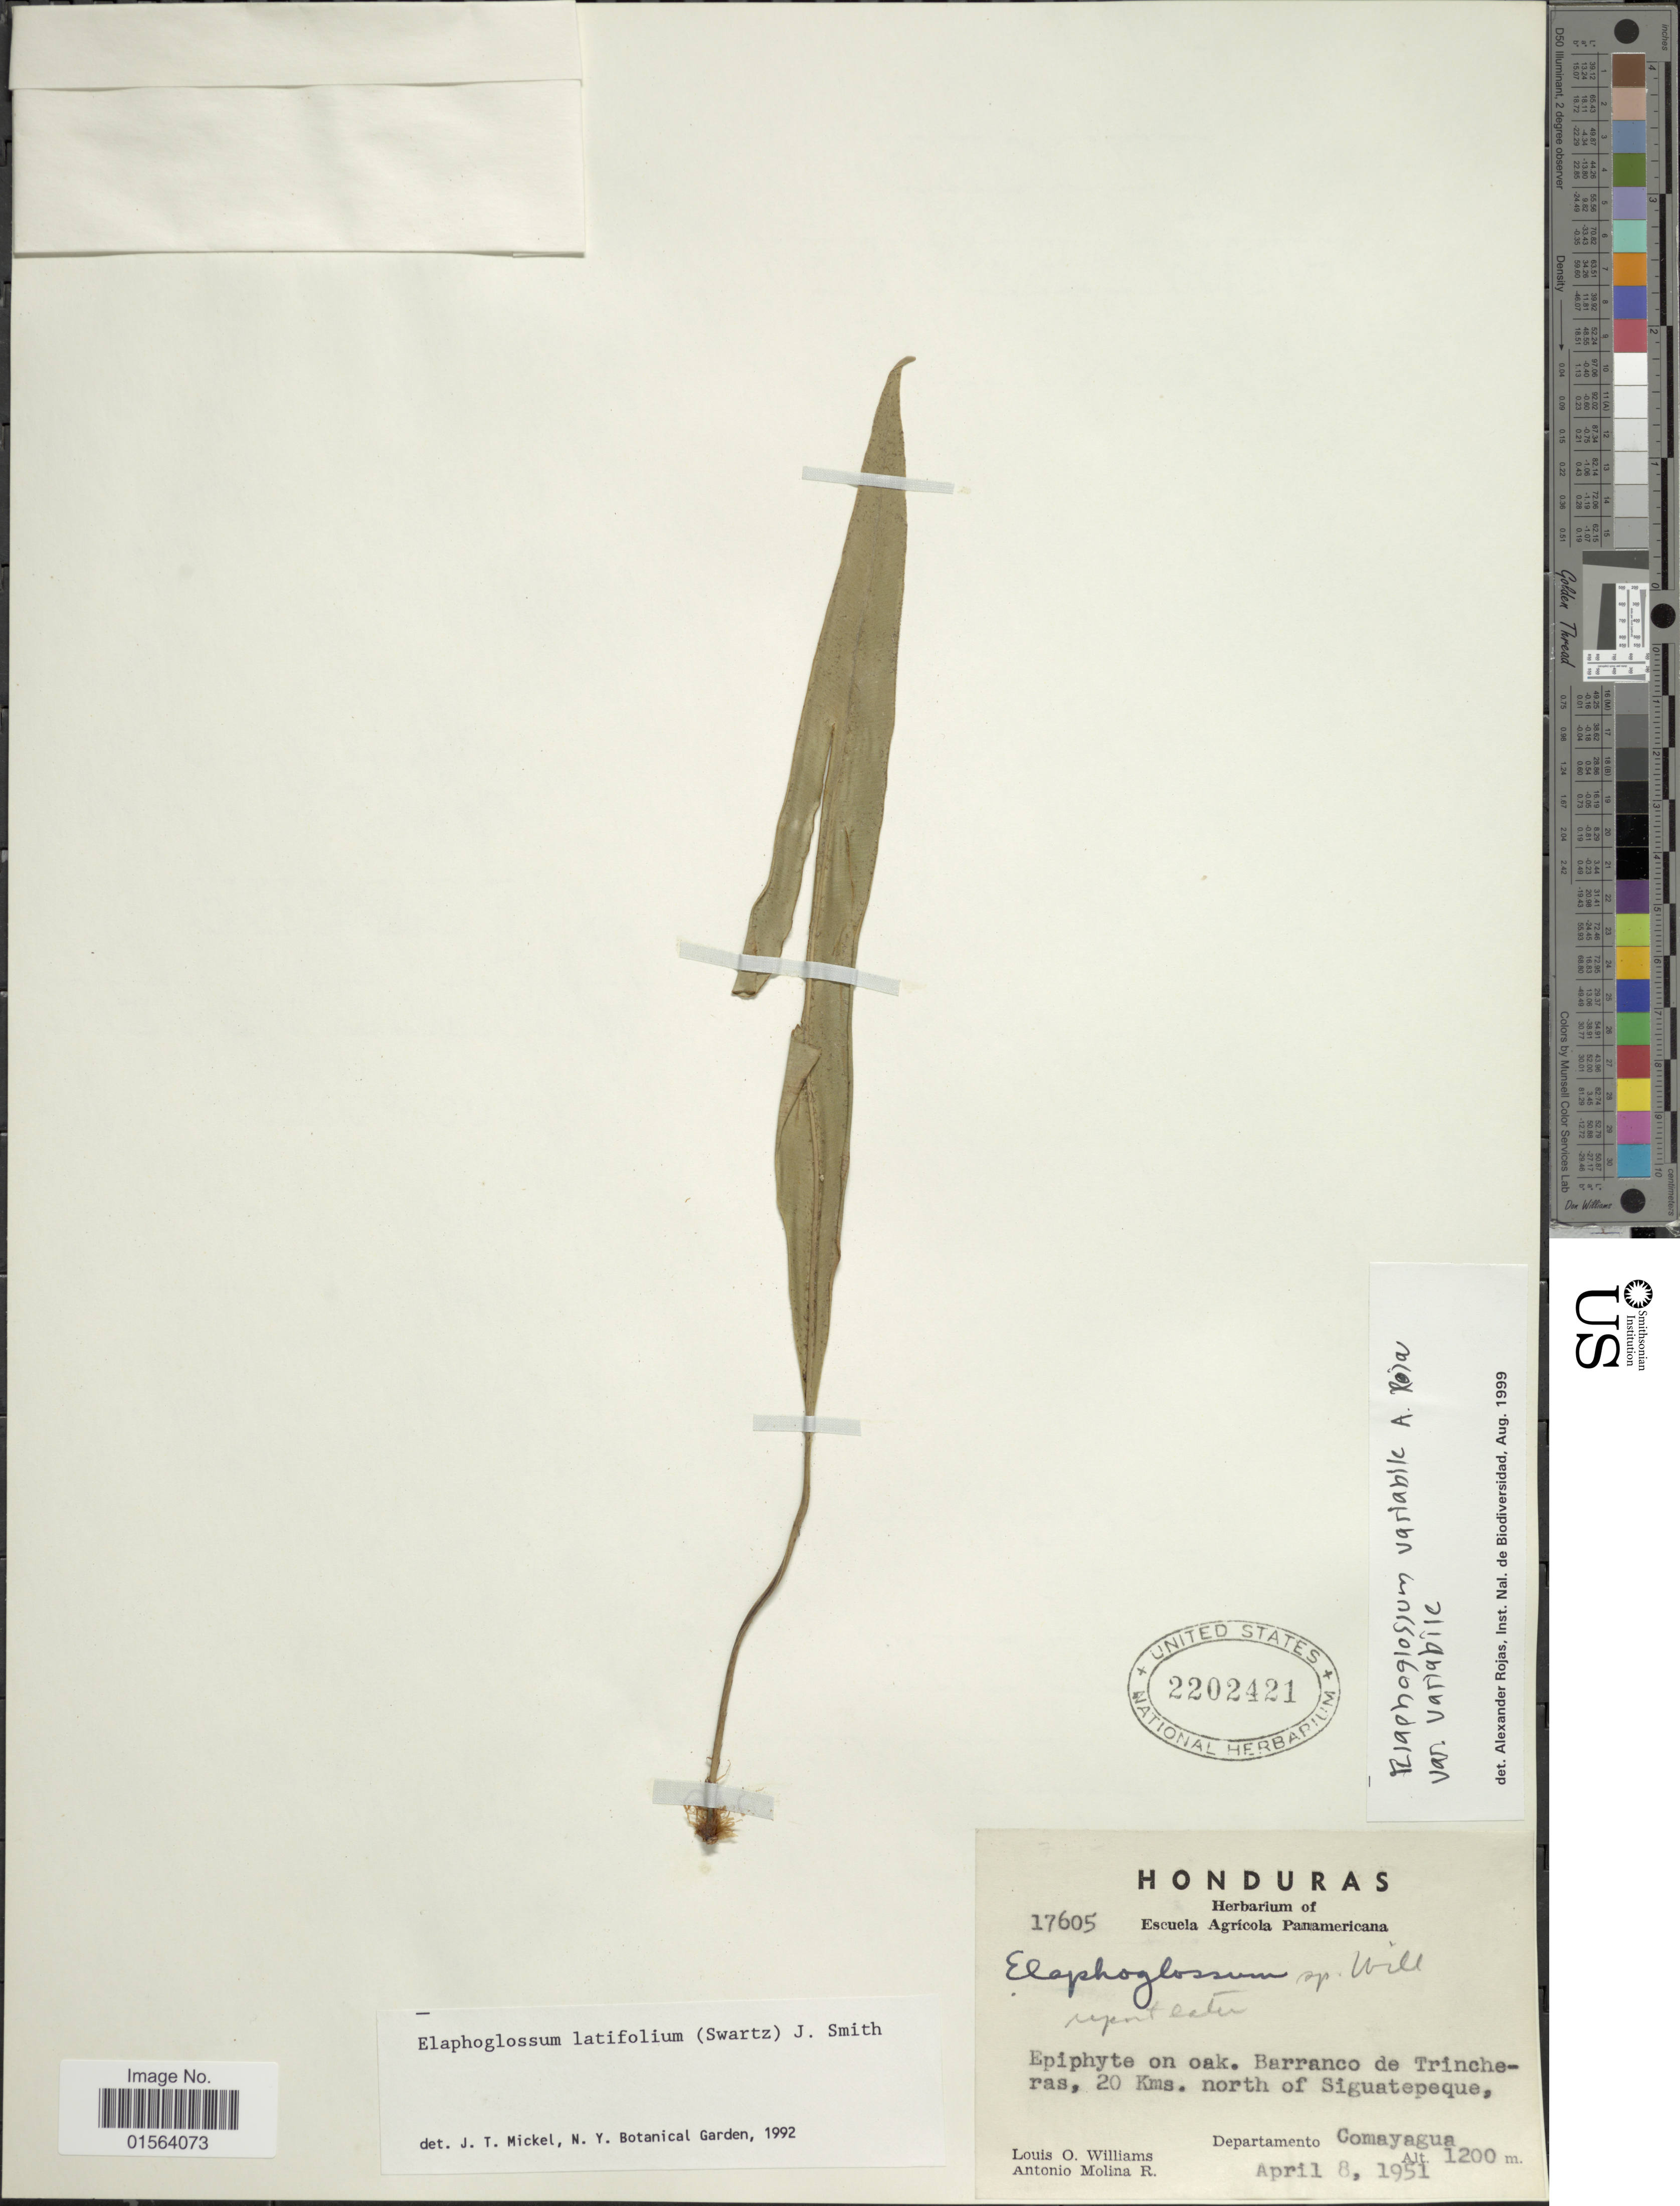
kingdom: Plantae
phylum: Tracheophyta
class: Polypodiopsida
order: Polypodiales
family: Dryopteridaceae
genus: Elaphoglossum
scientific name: Elaphoglossum latifolium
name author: (Sw.) J. Sm.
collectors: L. O. Williams & A. Molina R.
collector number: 17605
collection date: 1951-04-08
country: Honduras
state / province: Comayagua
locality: Barranco de Trincheras, 20 kms. north of Siguatepeque, Departamento Comayagua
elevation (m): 1200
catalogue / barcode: US 2202421